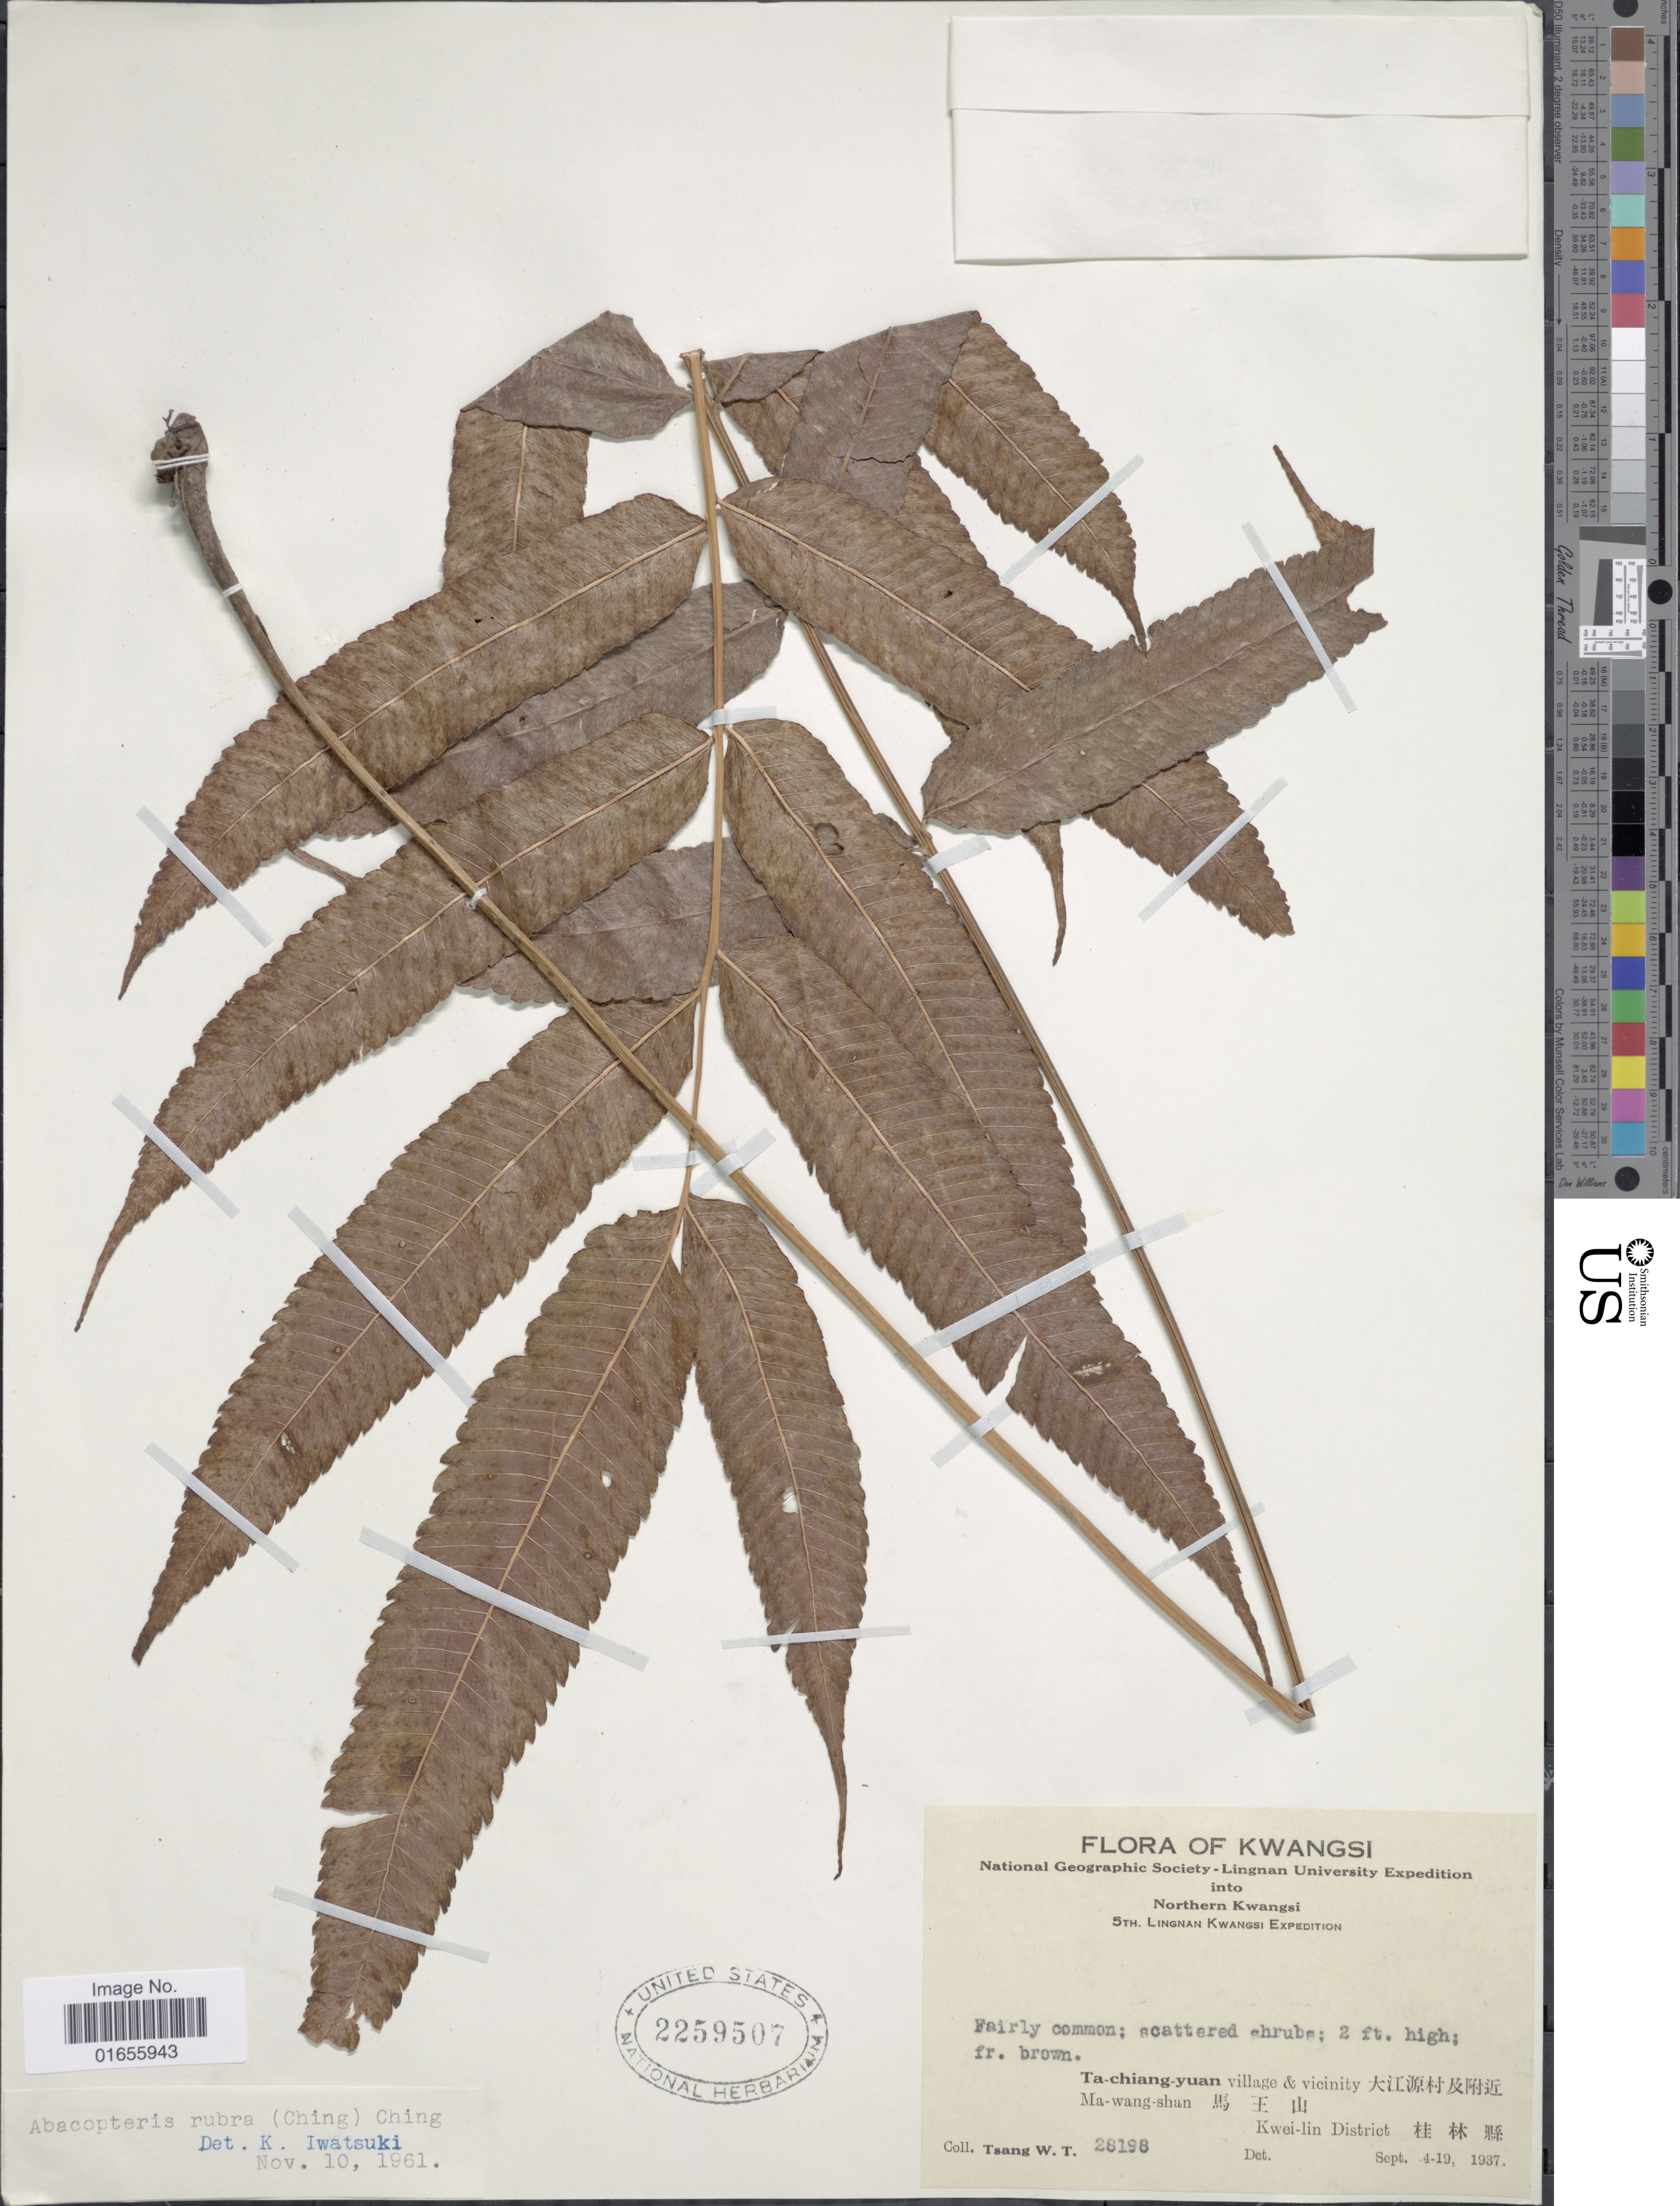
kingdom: Plantae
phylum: Tracheophyta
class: Polypodiopsida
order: Polypodiales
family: Thelypteridaceae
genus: Pronephrium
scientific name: Pronephrium lakhimpurense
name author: (Rosenst.) Holttum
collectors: W. T. Tsang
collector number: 28198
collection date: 1937-09-04/1937-09-19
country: China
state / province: Guangxi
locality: Kwangsi, Ta - chiang - yuan village & vicinity, Ma - wang - shan, Kwei - lin District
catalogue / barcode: US 2259507